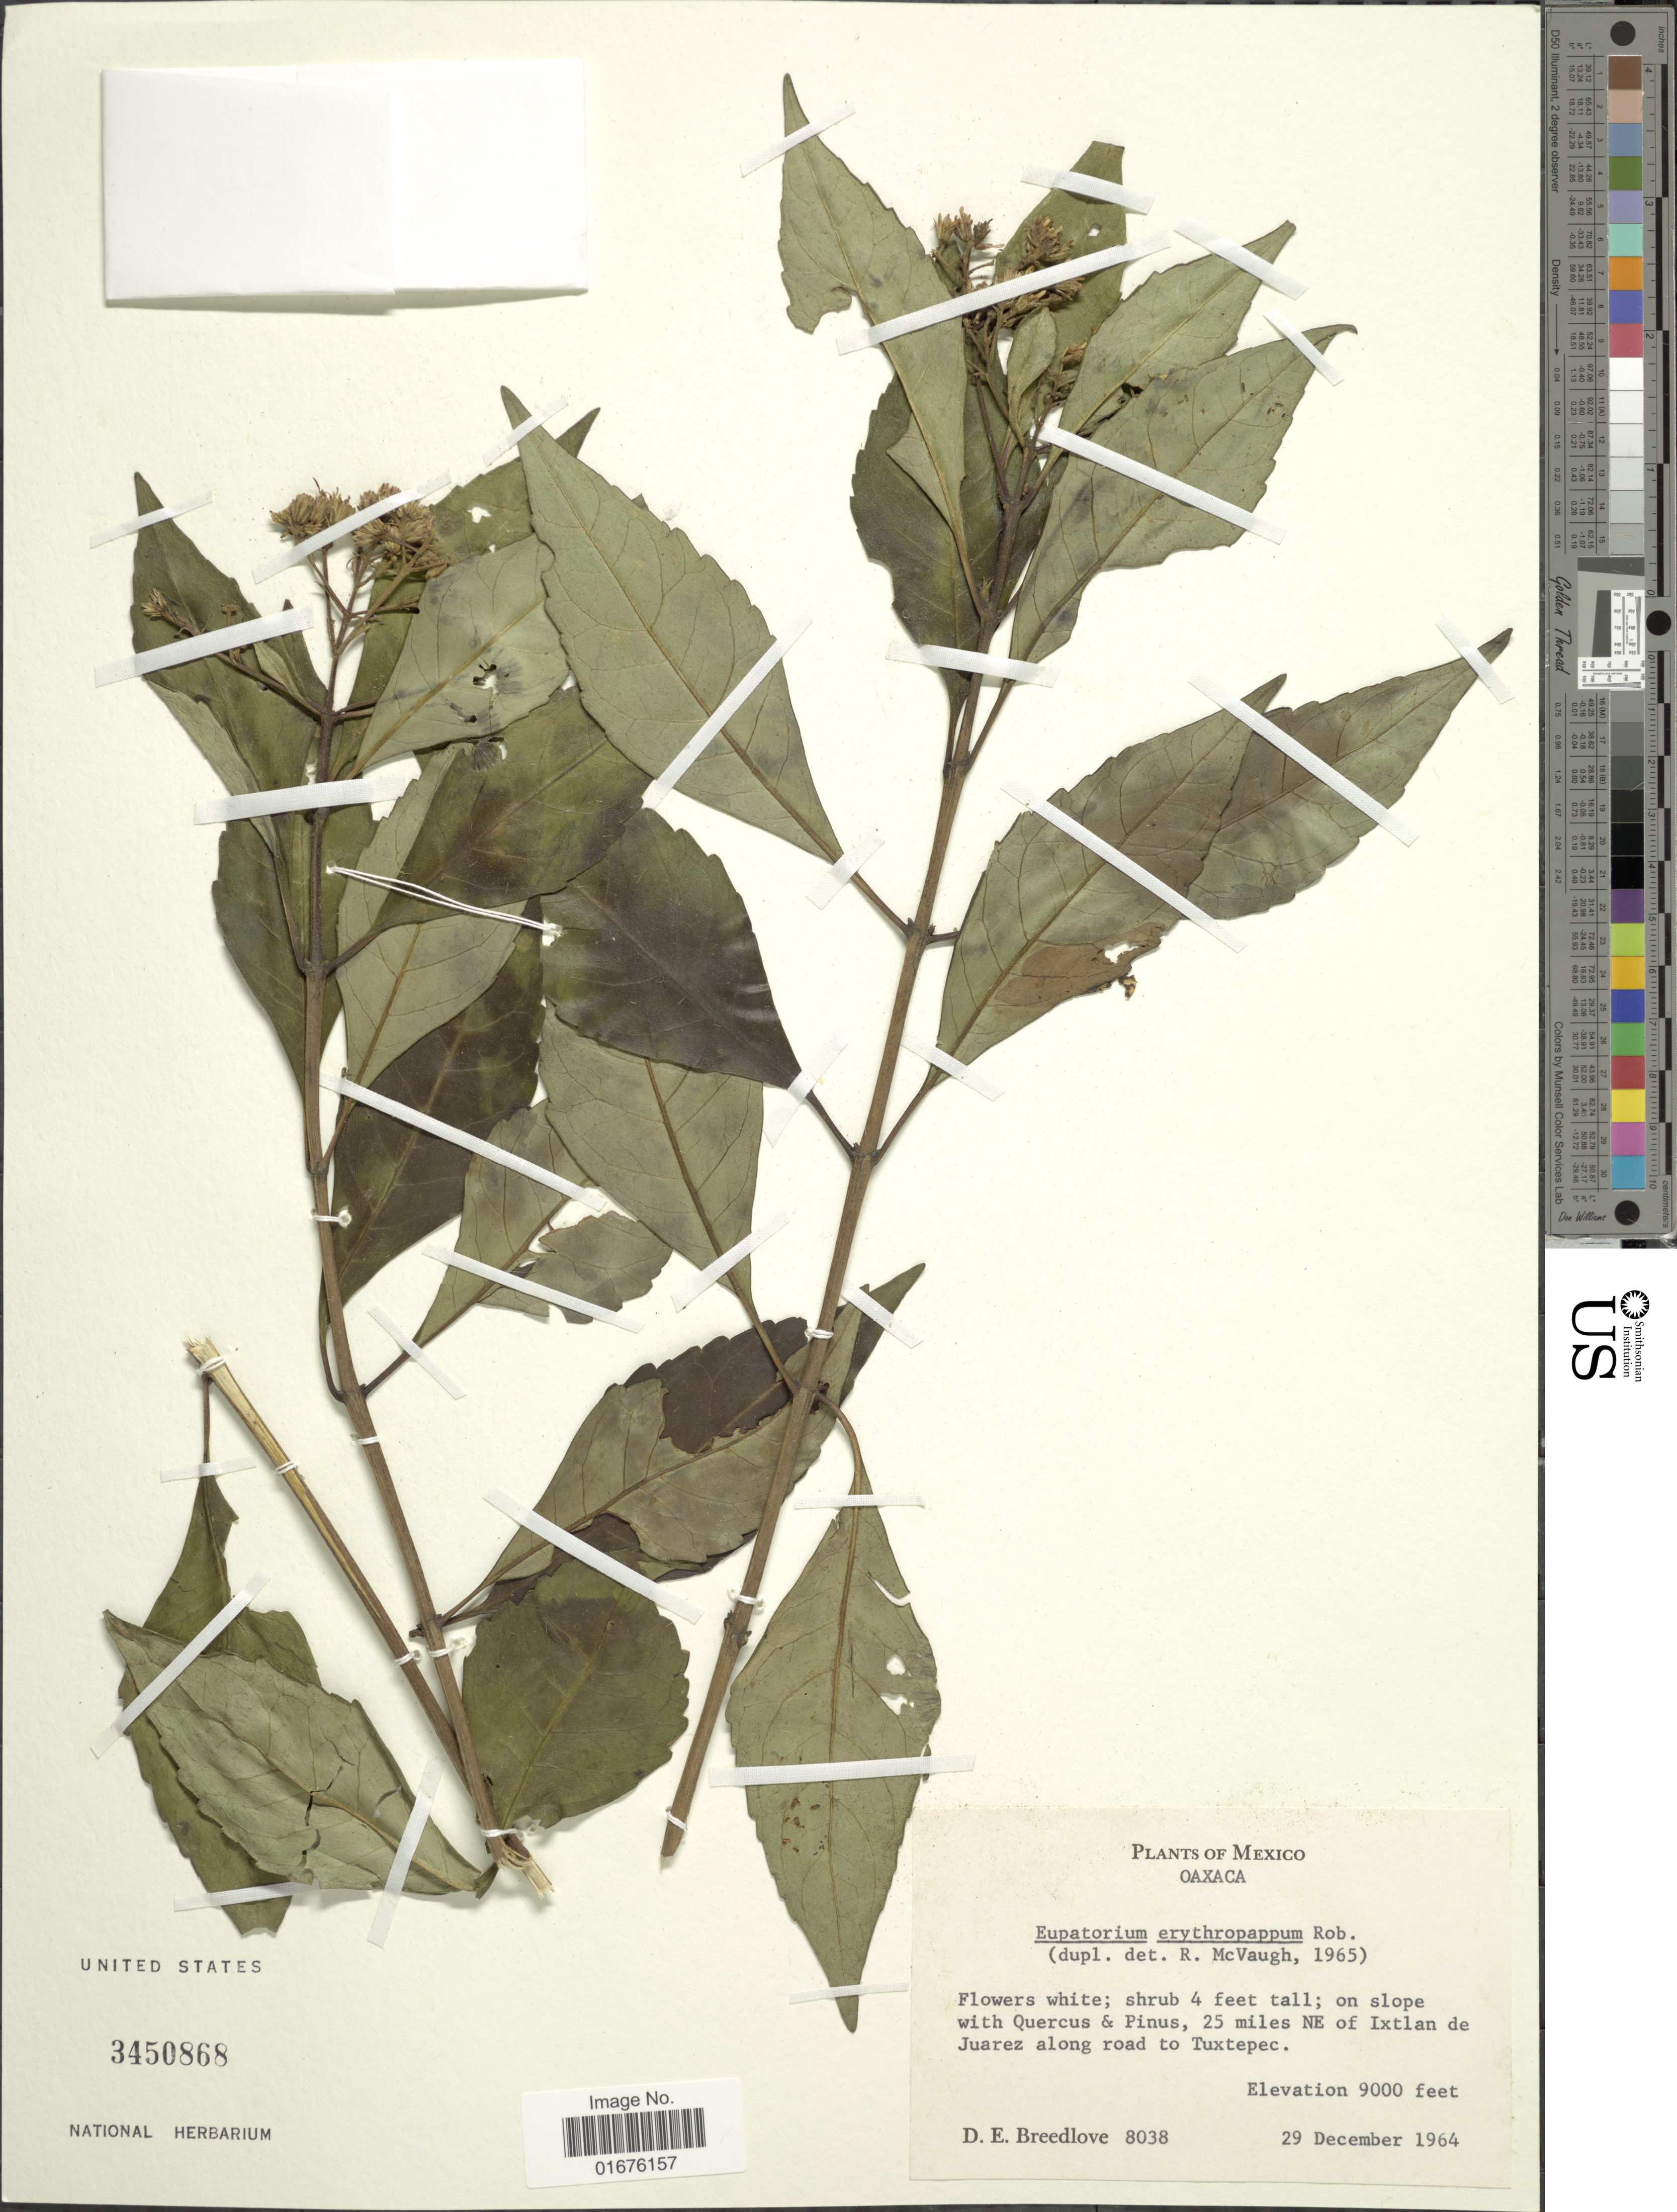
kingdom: Plantae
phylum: Tracheophyta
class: Magnoliopsida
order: Asterales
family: Asteraceae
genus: Ageratina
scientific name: Ageratina ligustrina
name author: (DC.) R.M. King & H. Rob.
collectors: D. E. Breedlove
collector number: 8038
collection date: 1964-12-29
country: Mexico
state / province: Oaxaca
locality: On slope with Quercus & Pinus, 25 mile sNE of Ixtlan de Juarez along road to Tuxtepec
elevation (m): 2743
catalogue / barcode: US 3450868